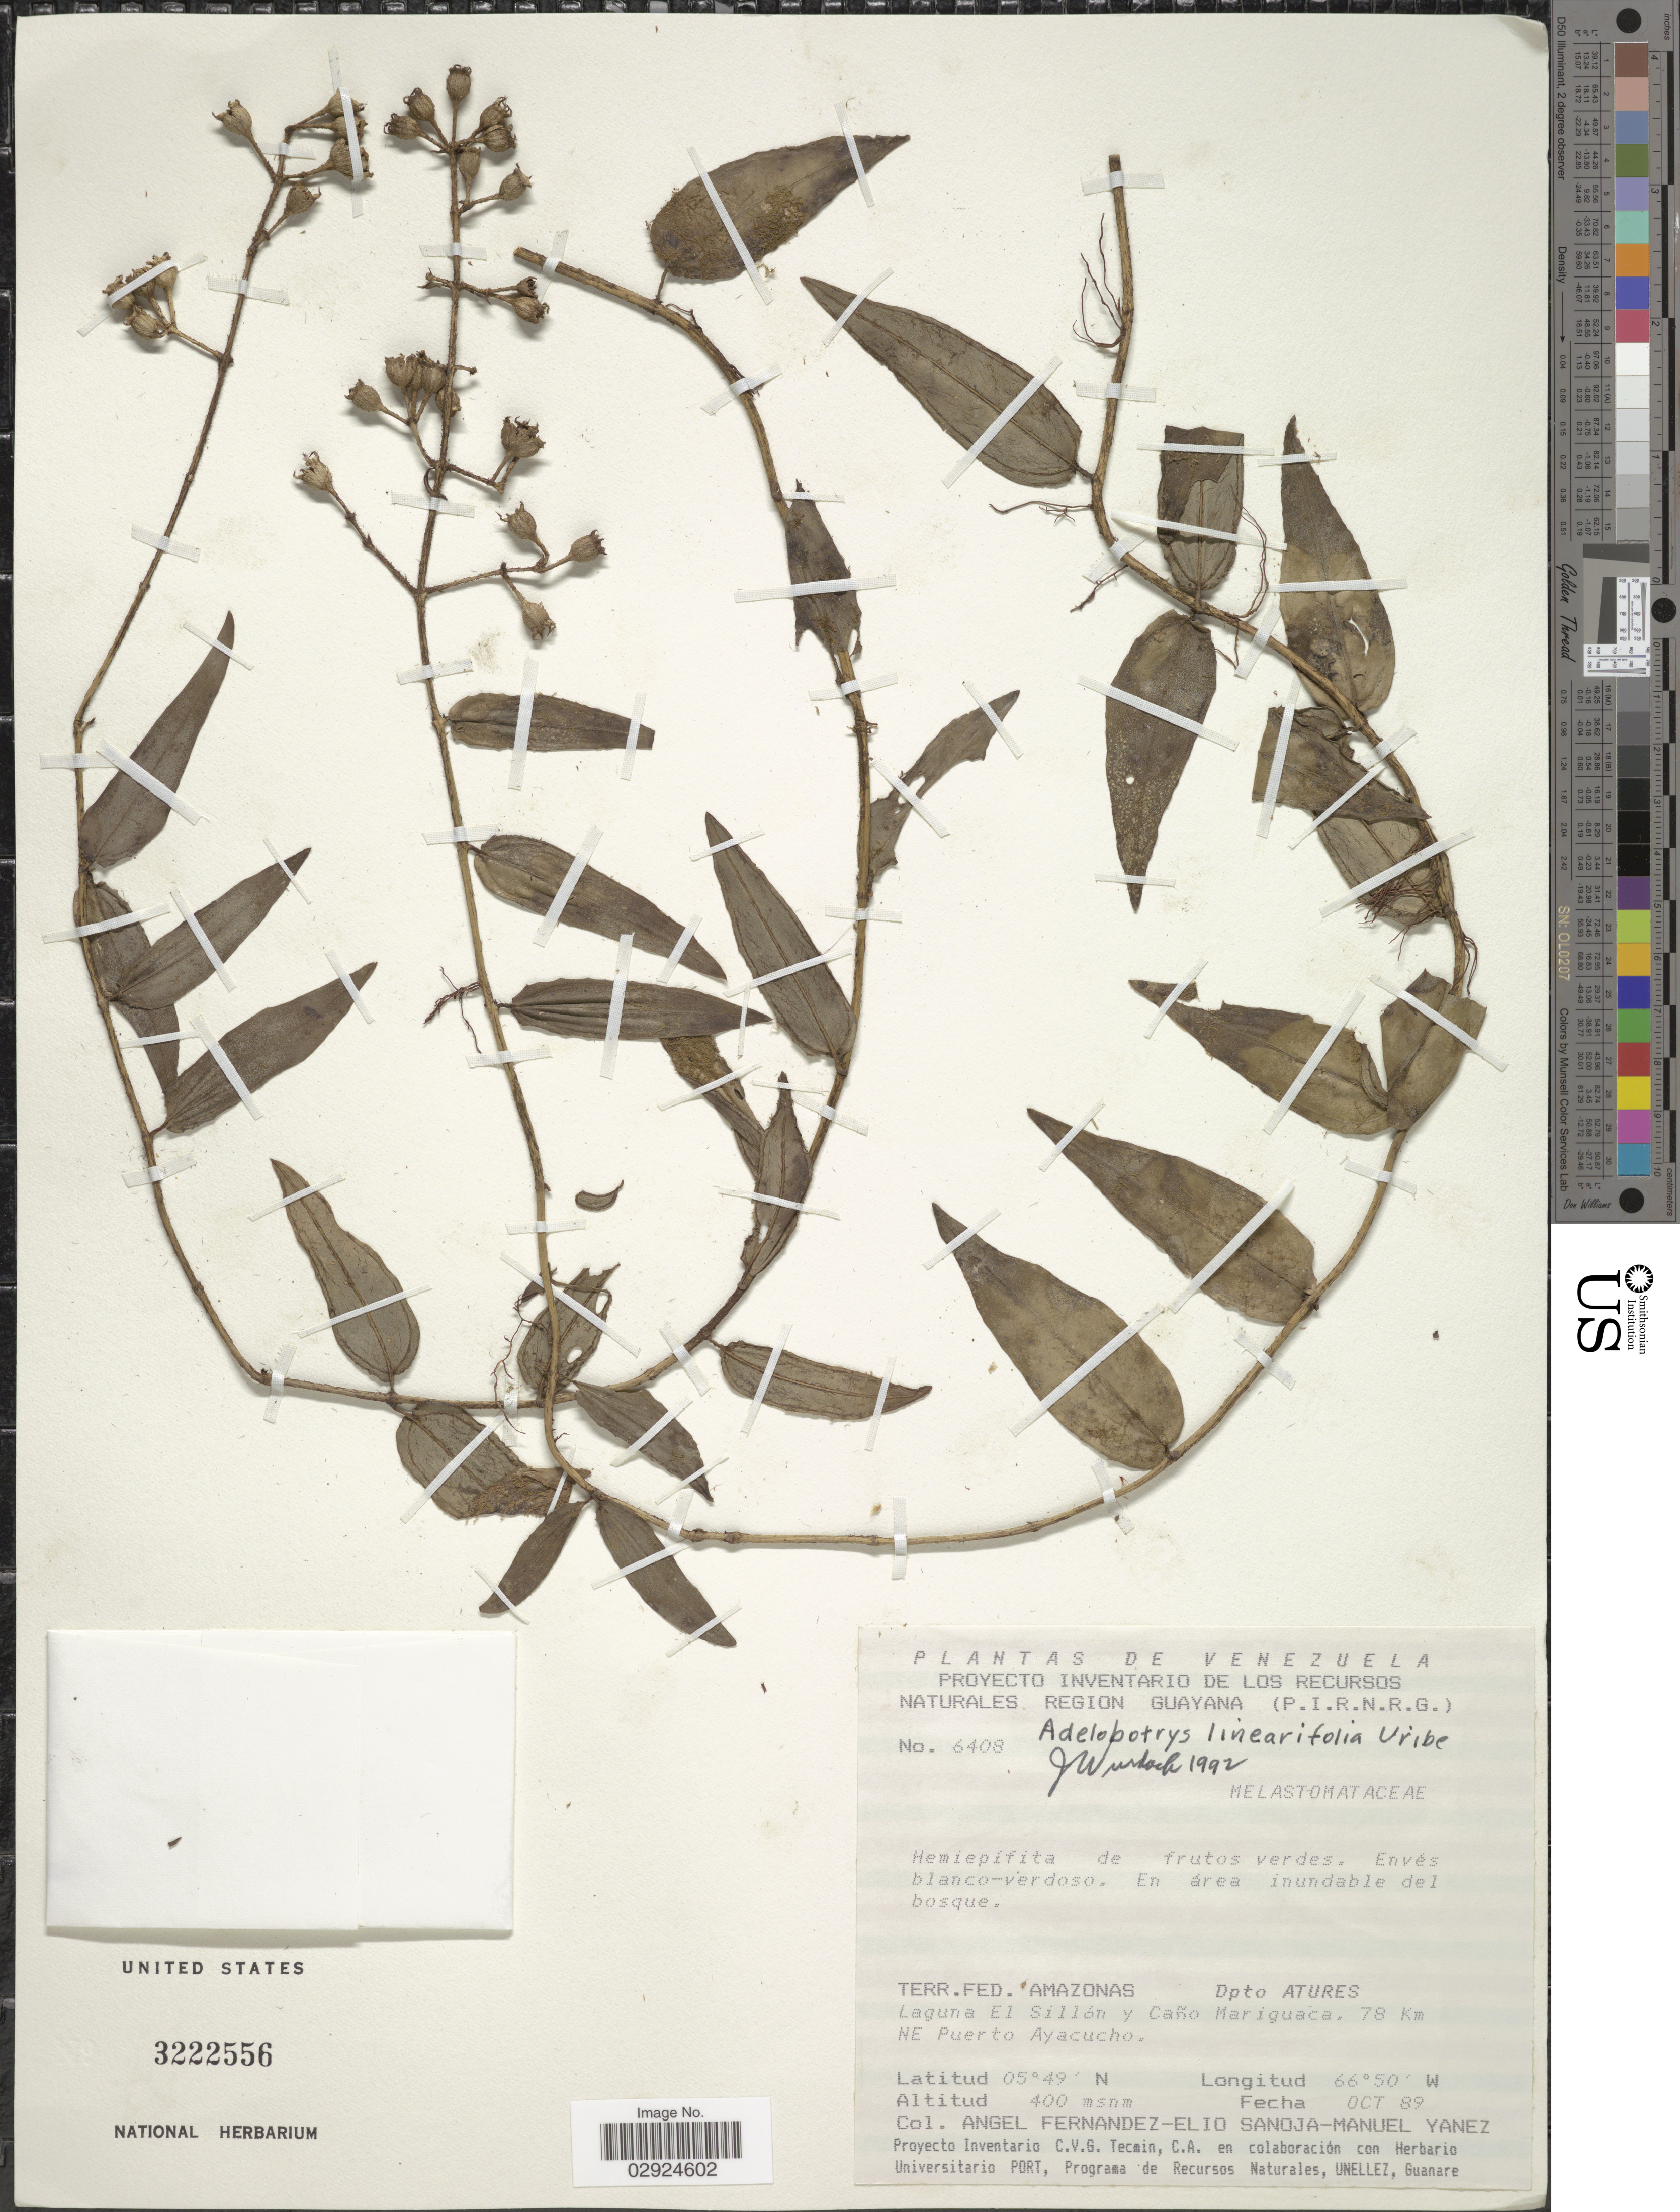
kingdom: Plantae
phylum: Tracheophyta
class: Magnoliopsida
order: Myrtales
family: Melastomataceae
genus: Adelobotrys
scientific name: Adelobotrys linearifolia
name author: L. Uribe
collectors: Á. Fernández, E. Sanoja & M. Yanez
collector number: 6408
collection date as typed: Transcribed d/m/y: /10/89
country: Venezuela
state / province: Amazonas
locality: Terr. Fed. Amazonas. Dpto Atures. Laguna El Sillón y Caño Mariguaca. 78 Km NE Puerto Ayacucho.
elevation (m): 400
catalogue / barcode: US 3222556